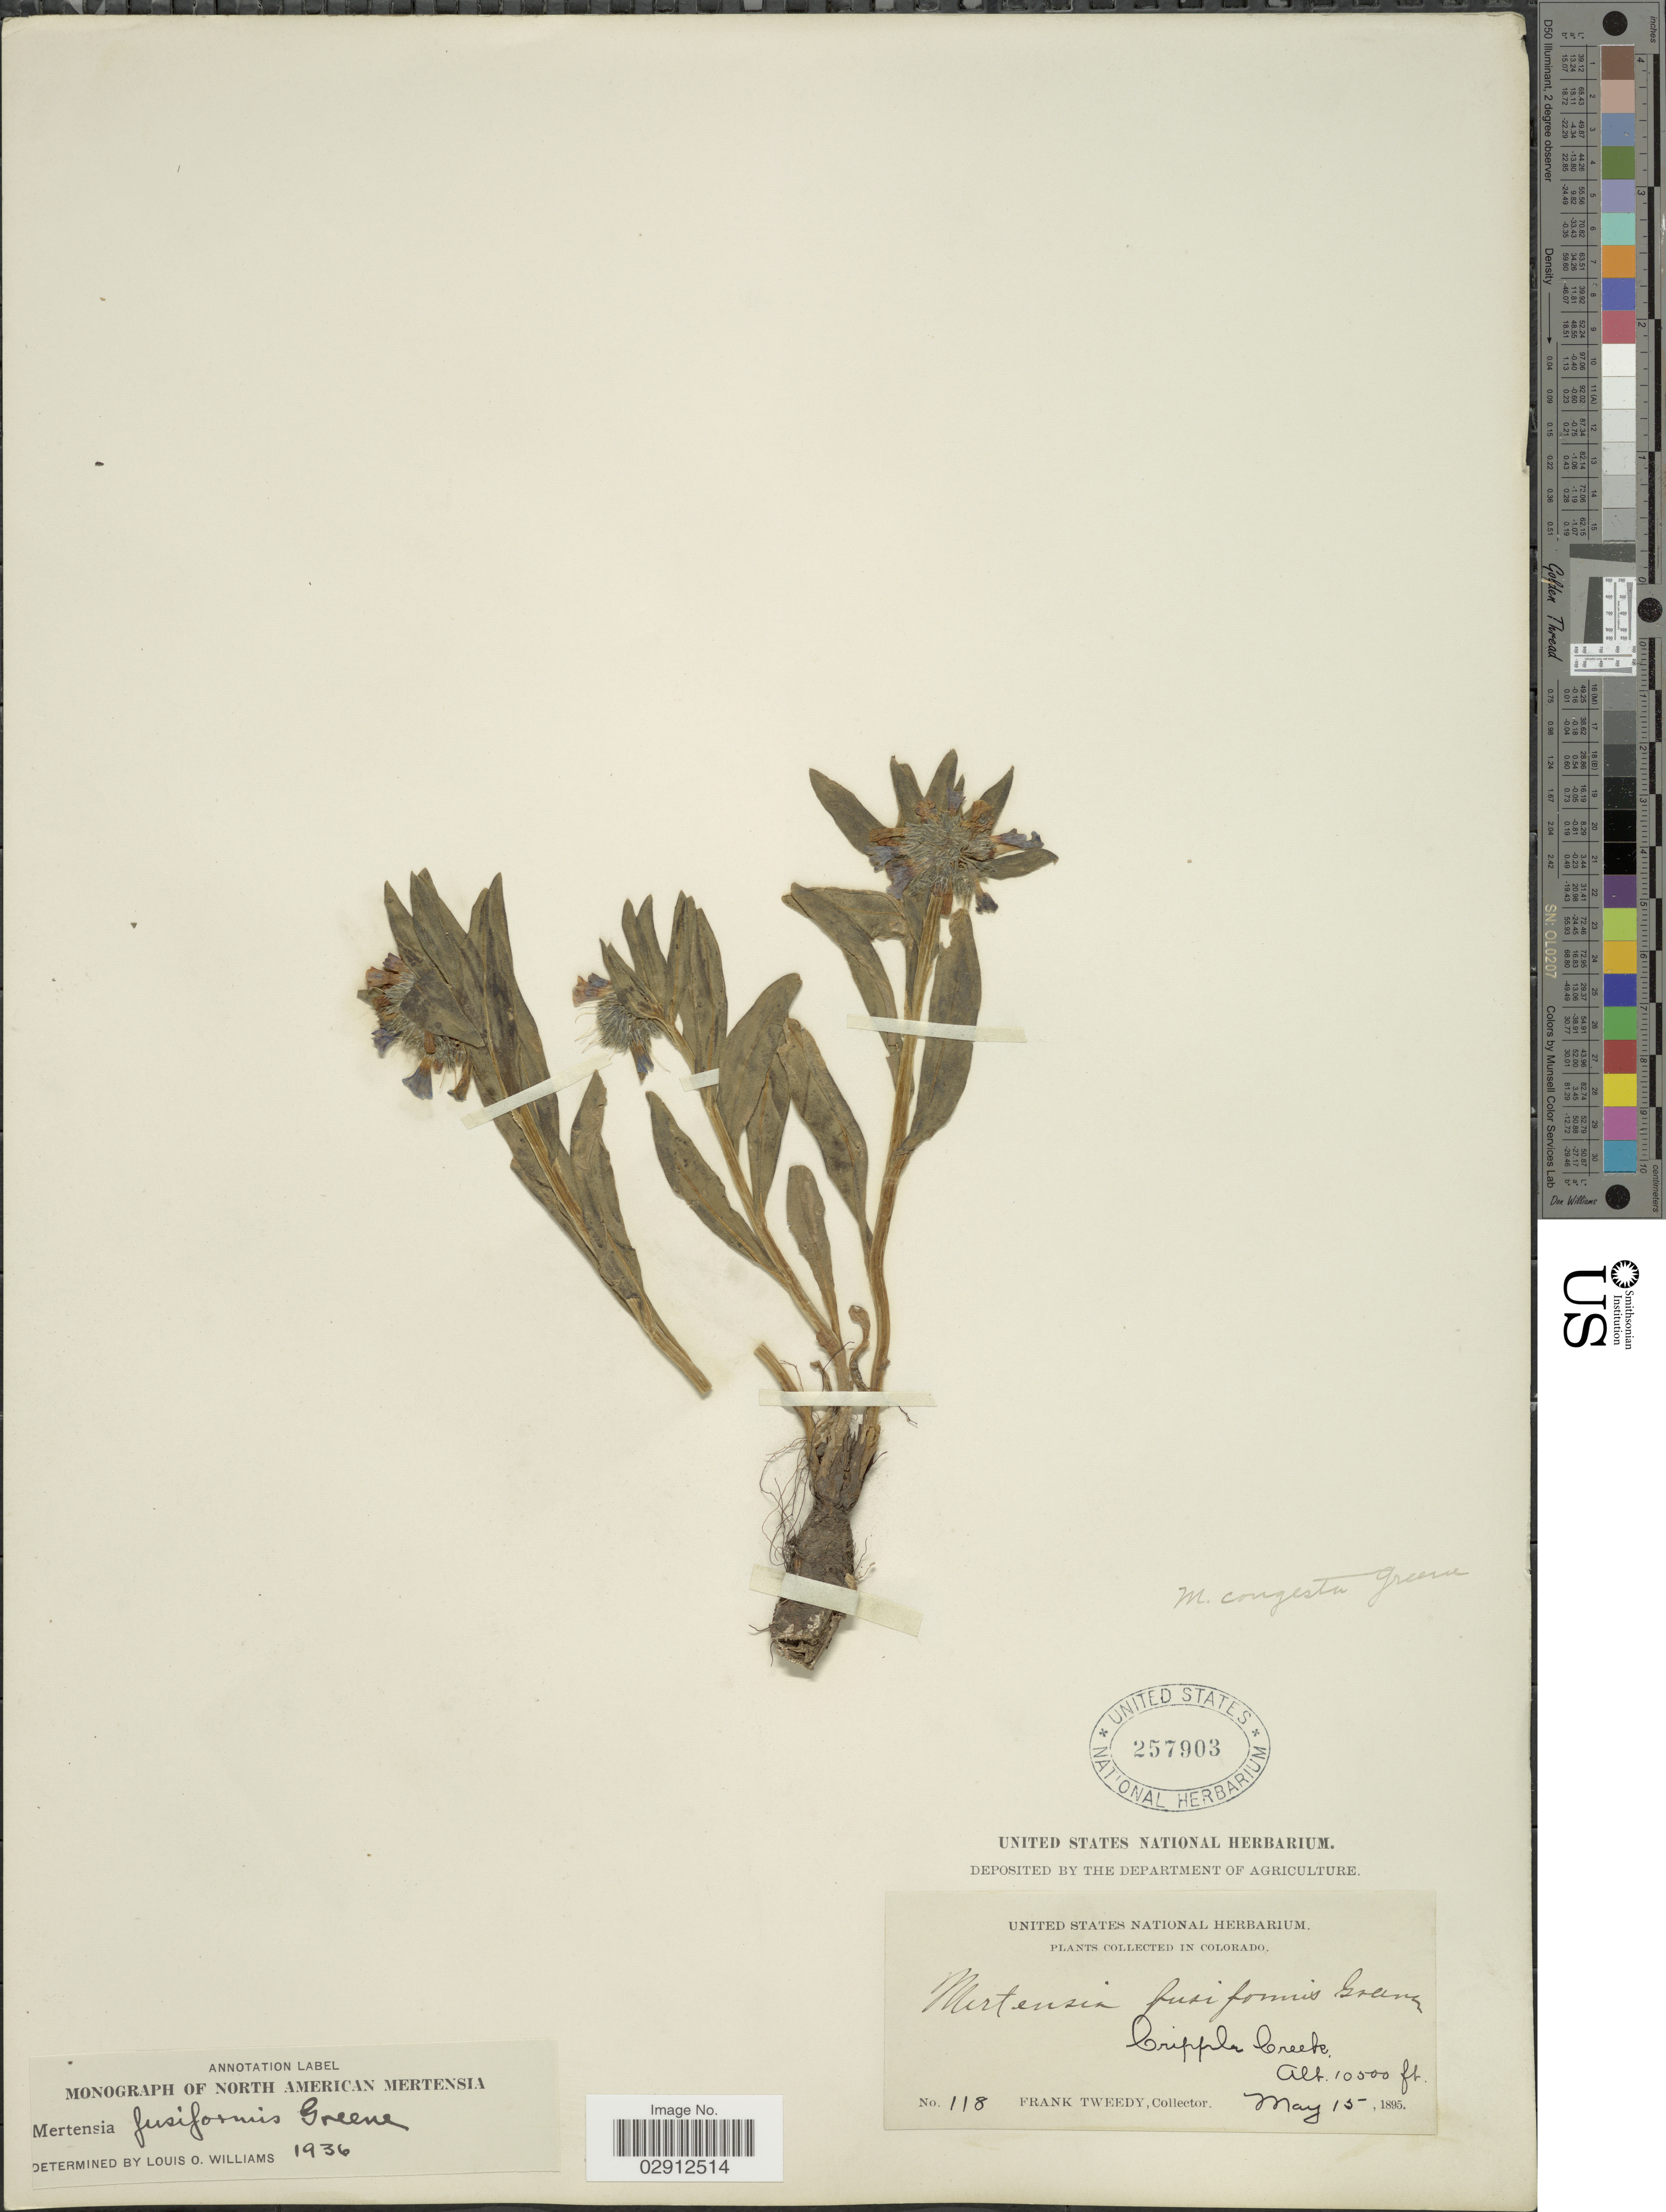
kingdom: Plantae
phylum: Tracheophyta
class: Magnoliopsida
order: Boraginales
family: Boraginaceae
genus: Mertensia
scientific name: Mertensia fusiformis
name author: Greene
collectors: F. Tweedy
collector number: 118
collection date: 1895-05-15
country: United States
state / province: Colorado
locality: Cripple Creek.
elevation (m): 3200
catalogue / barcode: US 257903